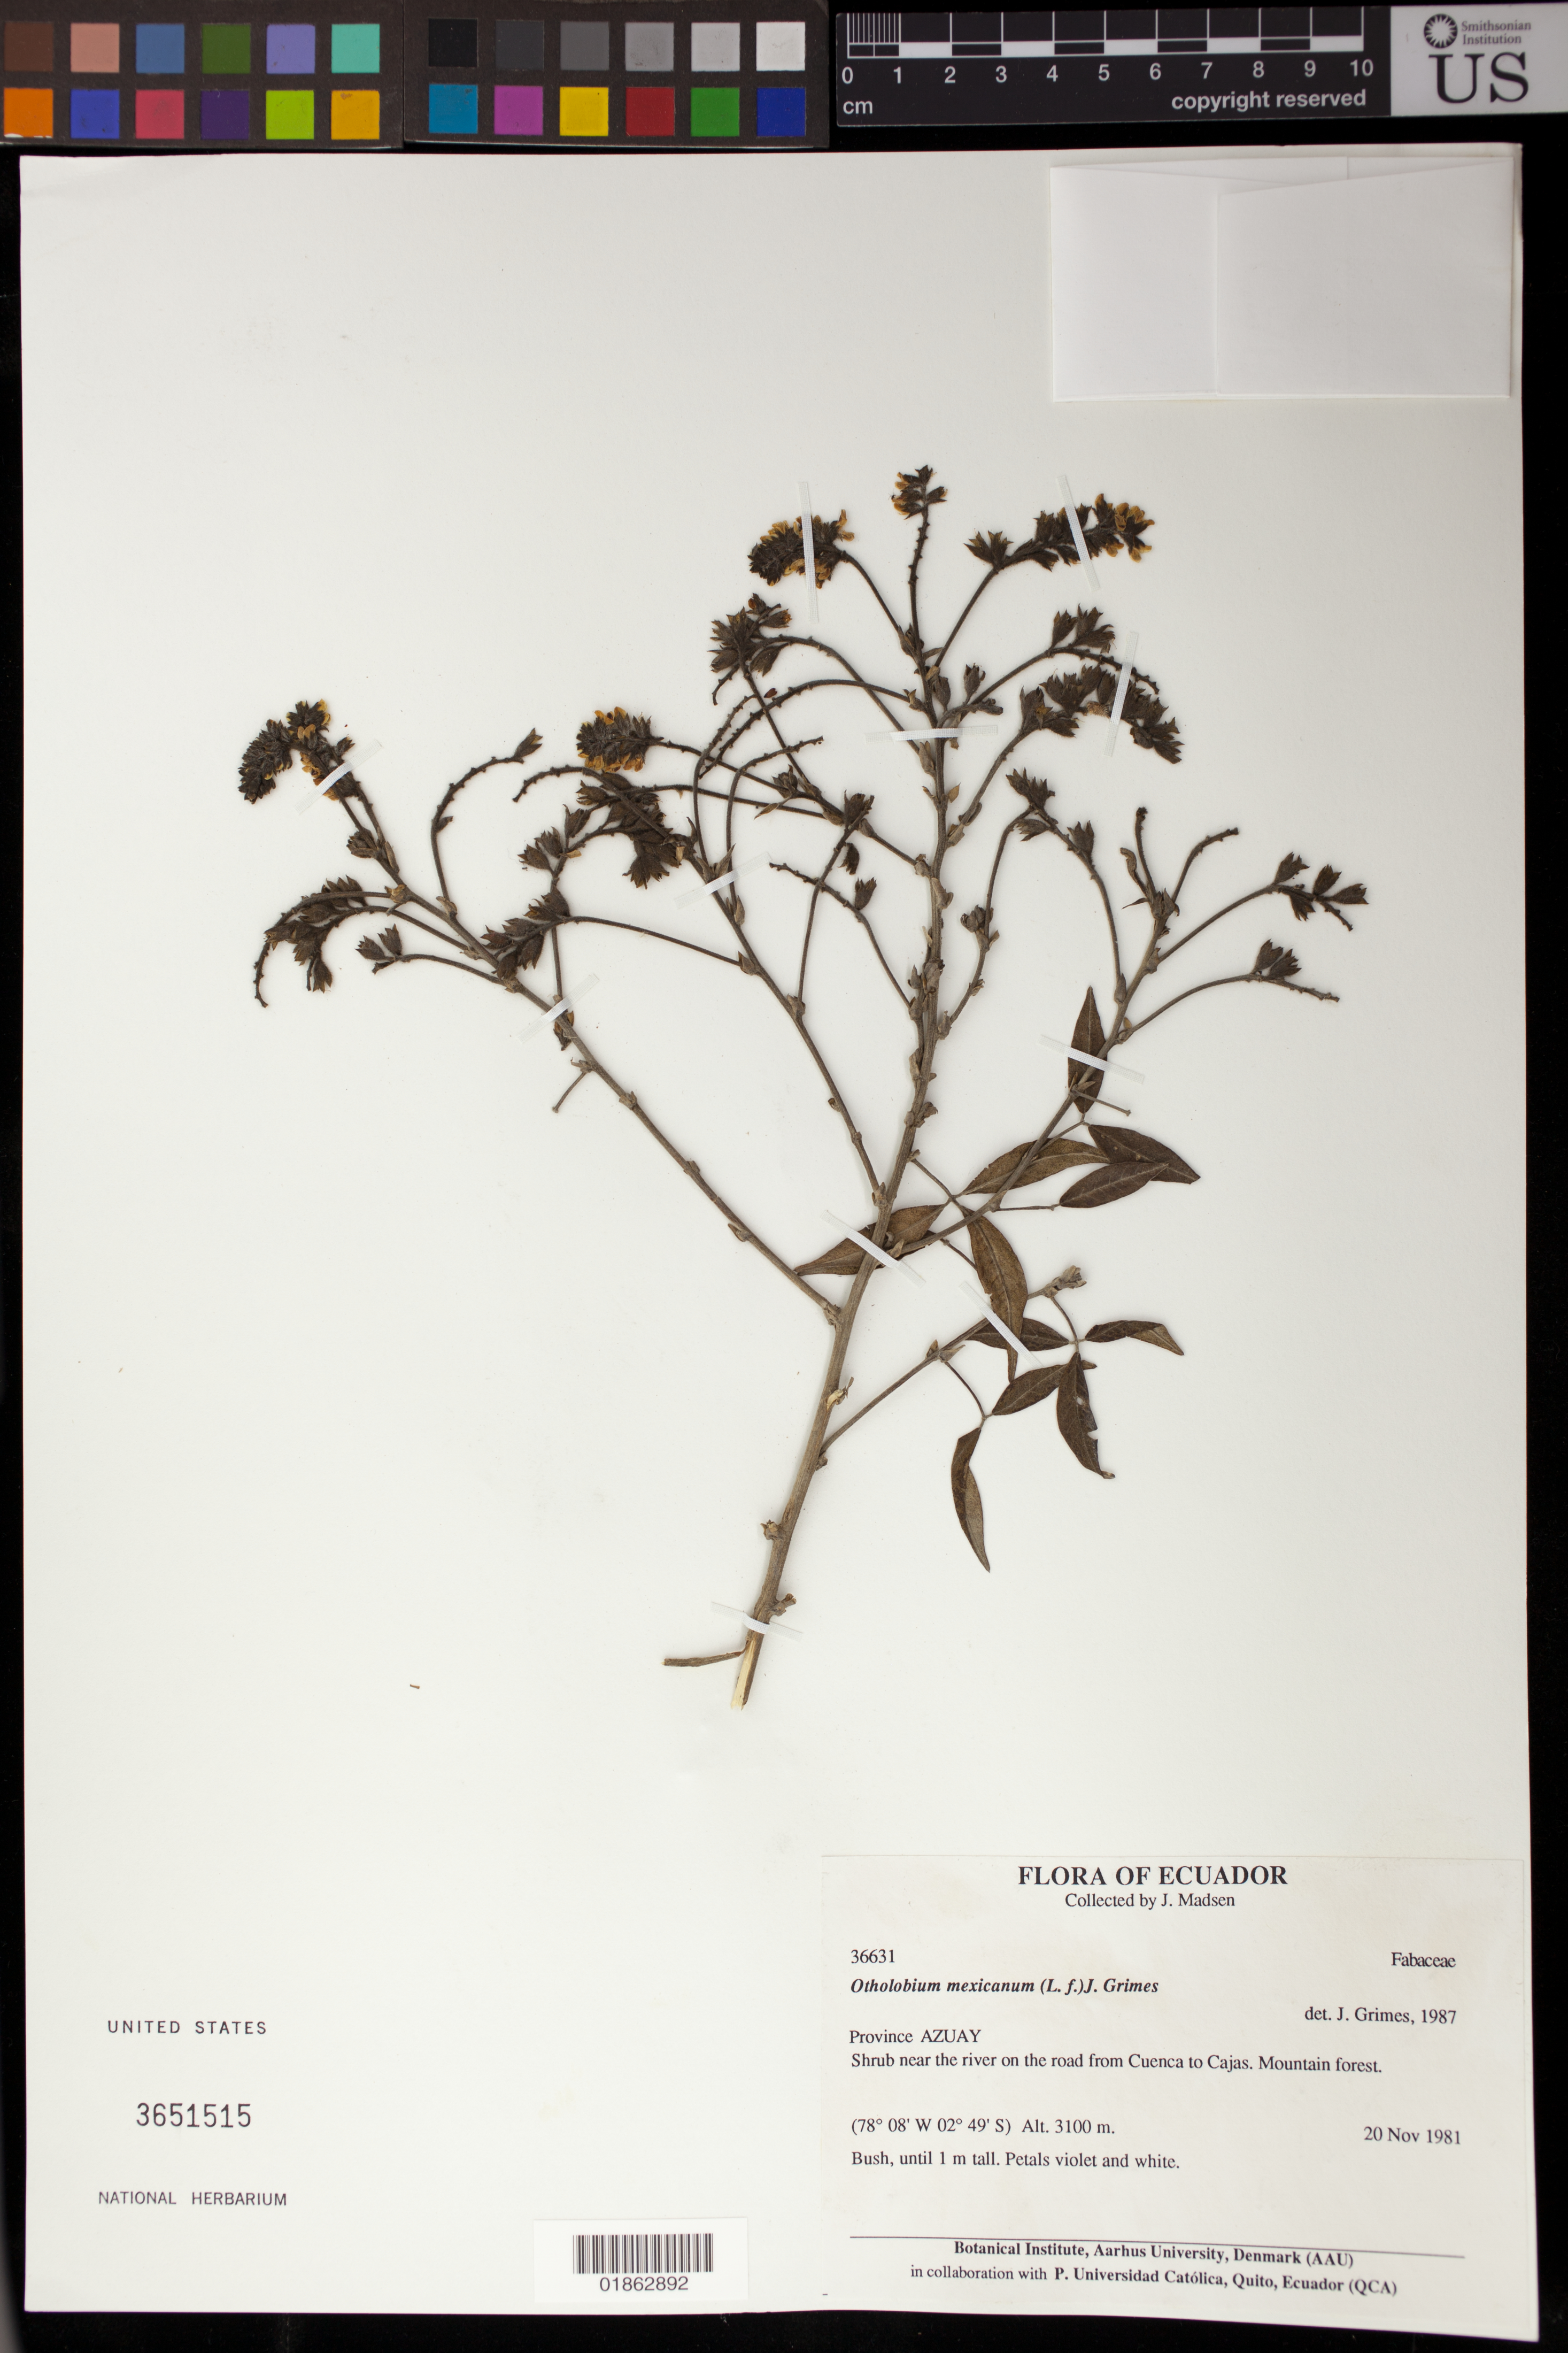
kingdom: Plantae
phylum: Tracheophyta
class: Magnoliopsida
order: Fabales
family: Fabaceae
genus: Otholobium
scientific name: Otholobium mexicanum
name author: (L. f.) J.W. Grimes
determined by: Grimes, J. W.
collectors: J. Madsen & et al.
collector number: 36631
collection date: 1981-11-20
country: Ecuador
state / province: Azuay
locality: Shrub near the river on the road to Cuenca to Cajas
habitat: Mountain forest.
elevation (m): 3100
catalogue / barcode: US 3651515